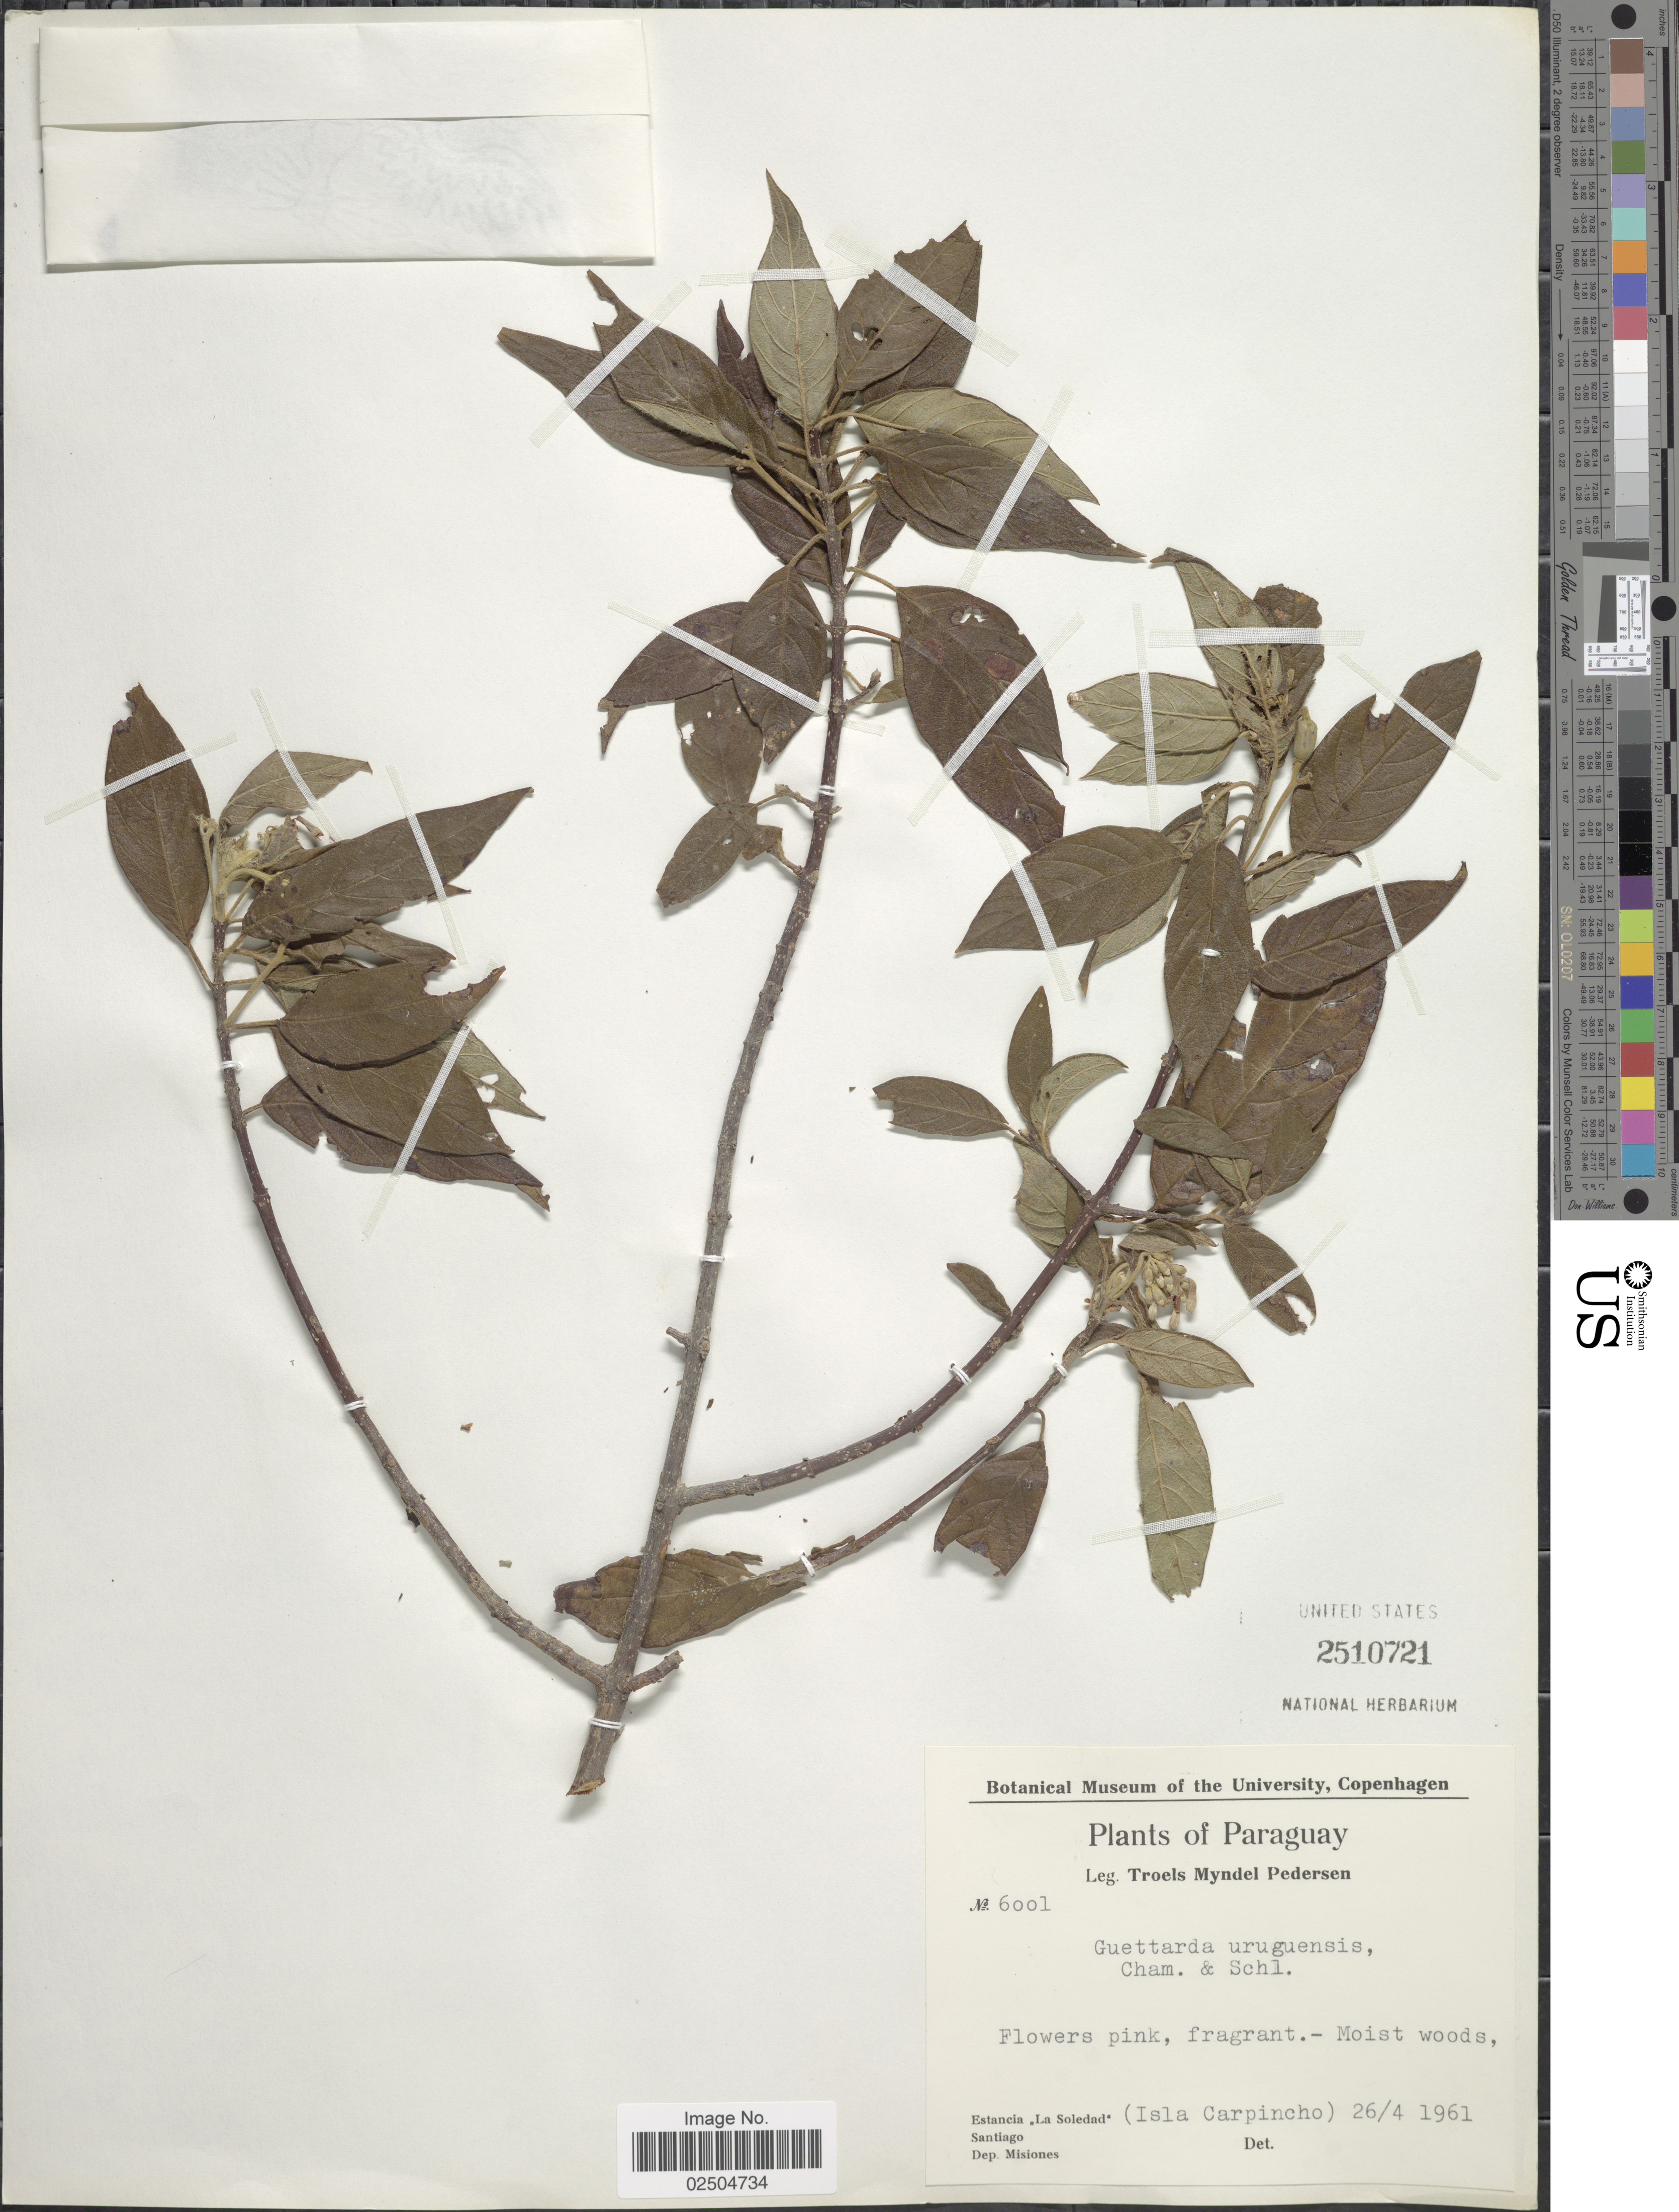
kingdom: Plantae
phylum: Tracheophyta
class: Magnoliopsida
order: Gentianales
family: Rubiaceae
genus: Guettarda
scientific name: Guettarda uruguensis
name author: Cham. & Schltdl.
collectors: T. Pederson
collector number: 6001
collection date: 1961-04-26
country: Paraguay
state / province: Misiones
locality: Estancia La Soledad (Isla Carpincho) Santiago, Dep. Misiones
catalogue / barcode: US 2510721